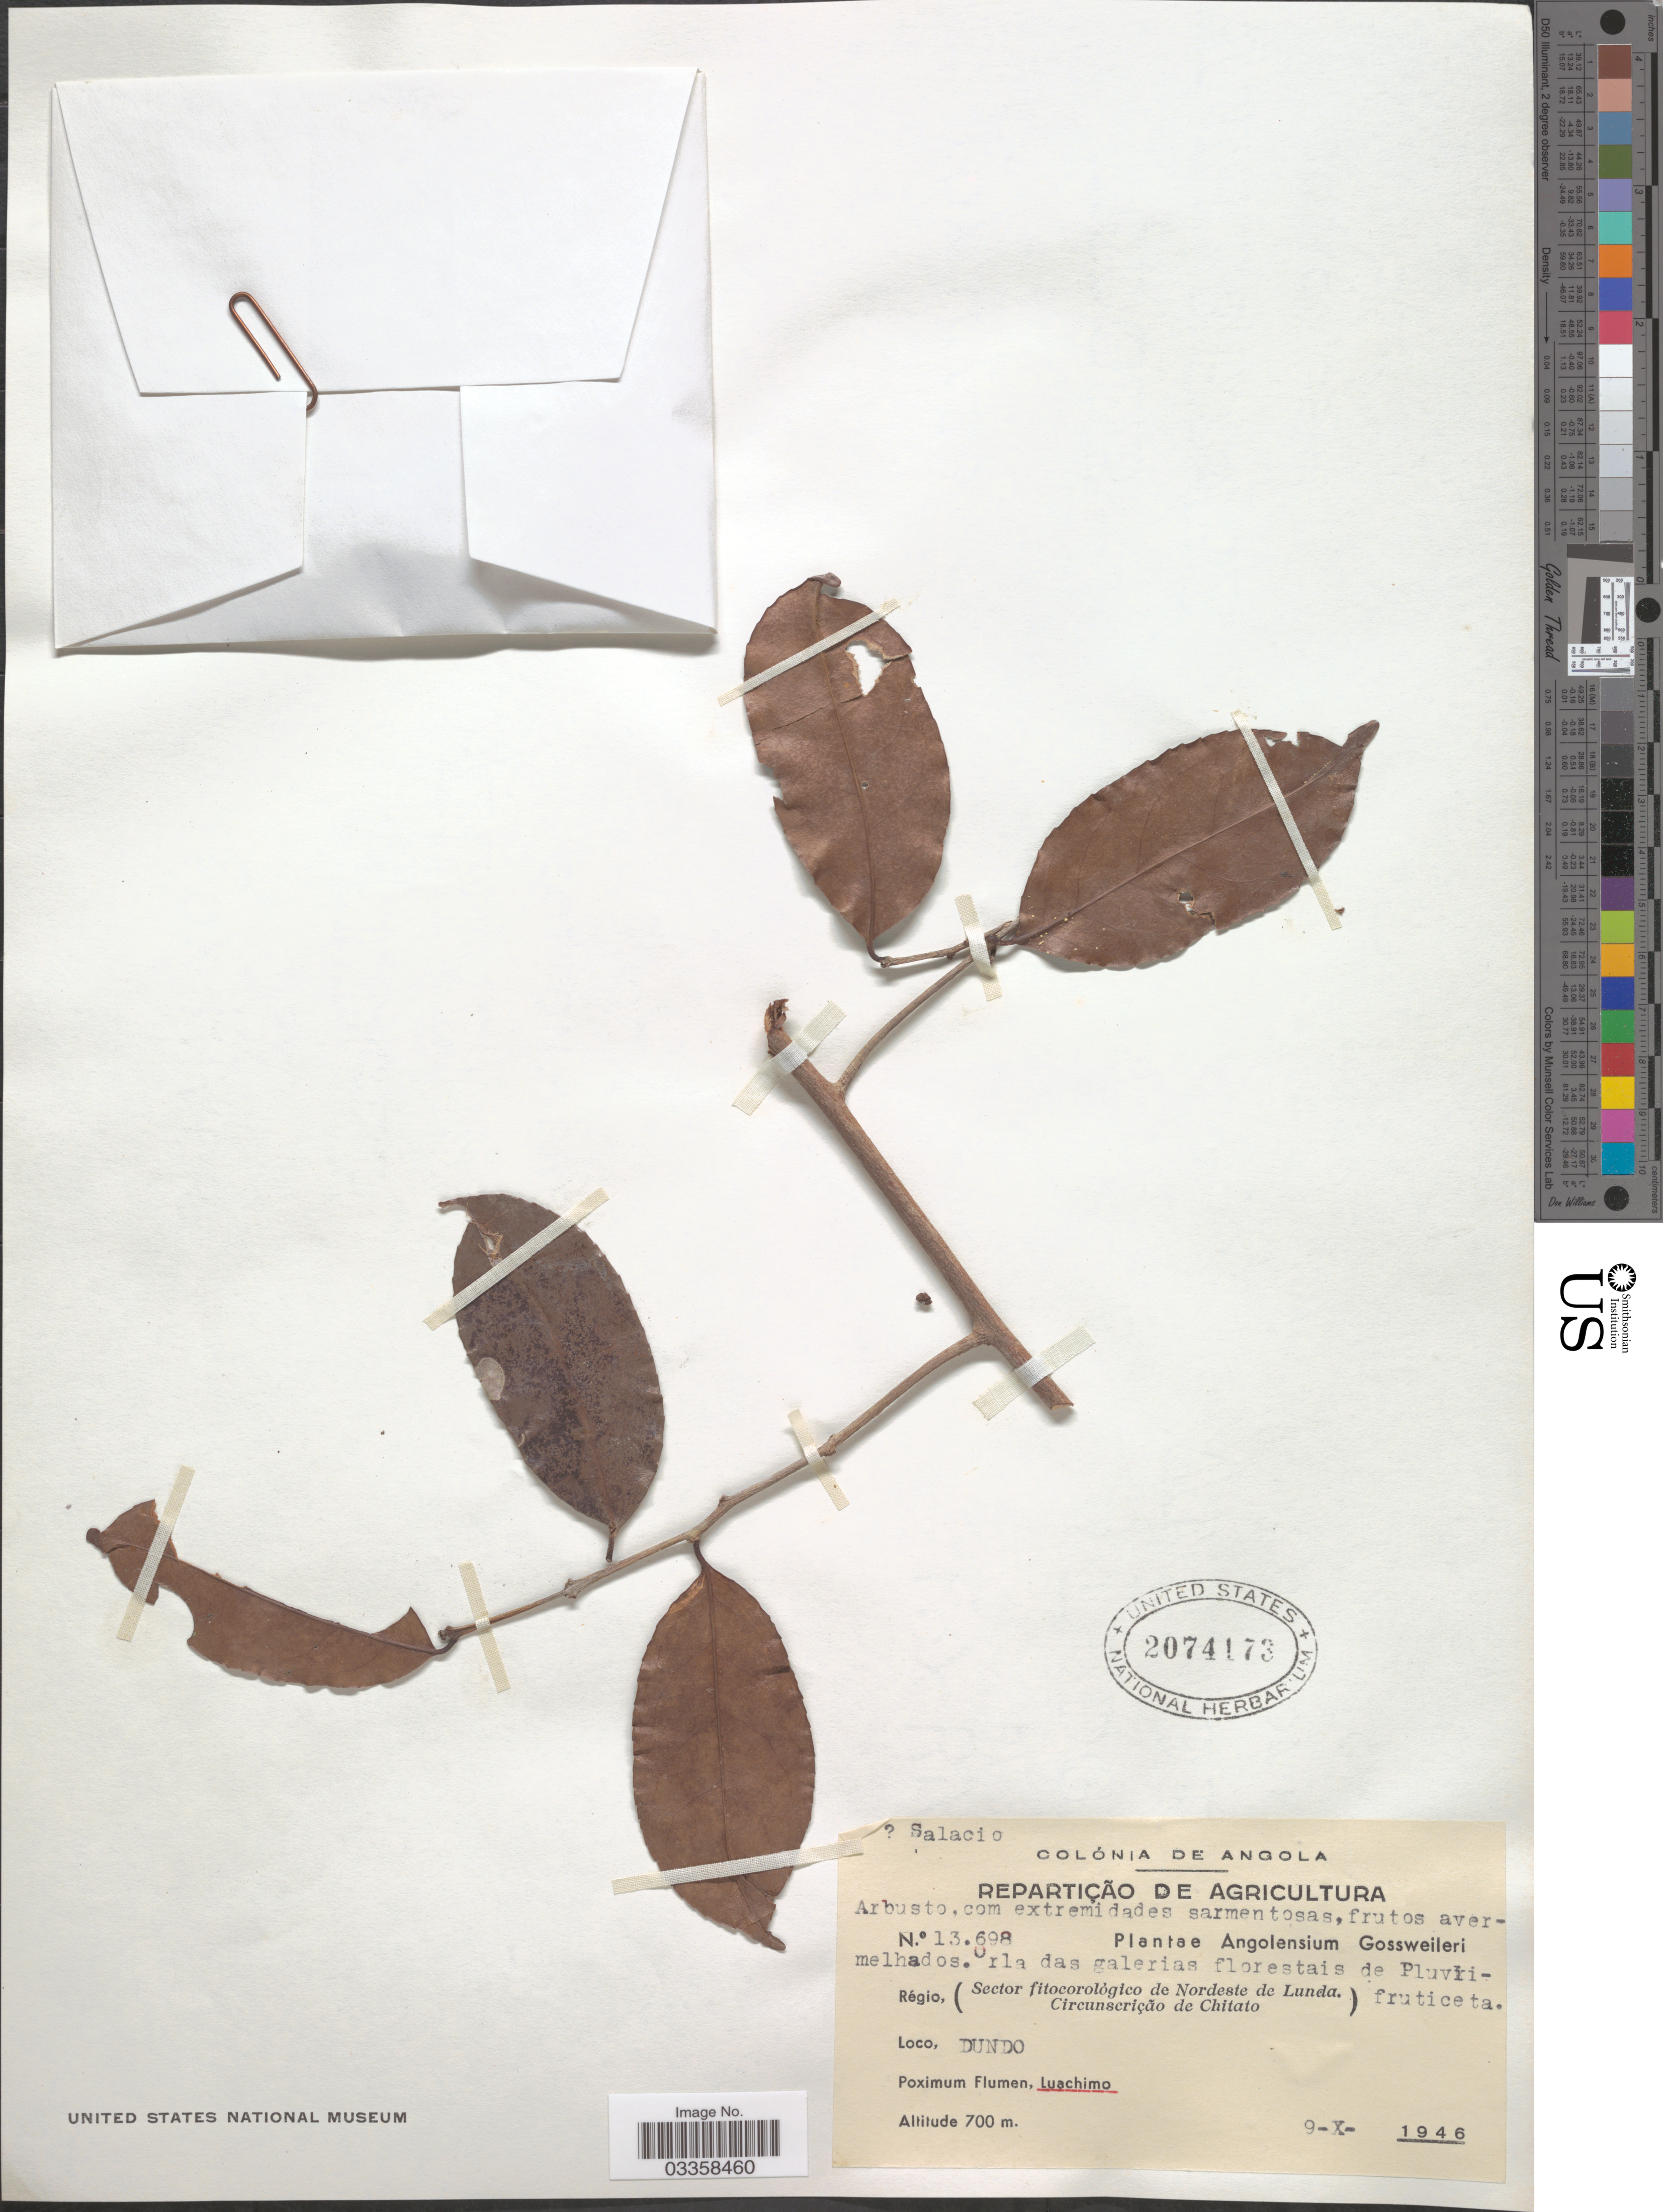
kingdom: Plantae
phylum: Tracheophyta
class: Magnoliopsida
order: Celastrales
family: Celastraceae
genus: Salacia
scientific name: Salacia sp.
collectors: -. Gossweiler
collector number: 13698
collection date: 1946-10-09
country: Angola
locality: Régio, (Sector fitocorològico de Nordeste de Lunda. Circunscrição de Chitato). Loco, Dundo. Proximum Flumen, Luachimo.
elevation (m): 700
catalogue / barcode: US 2074173